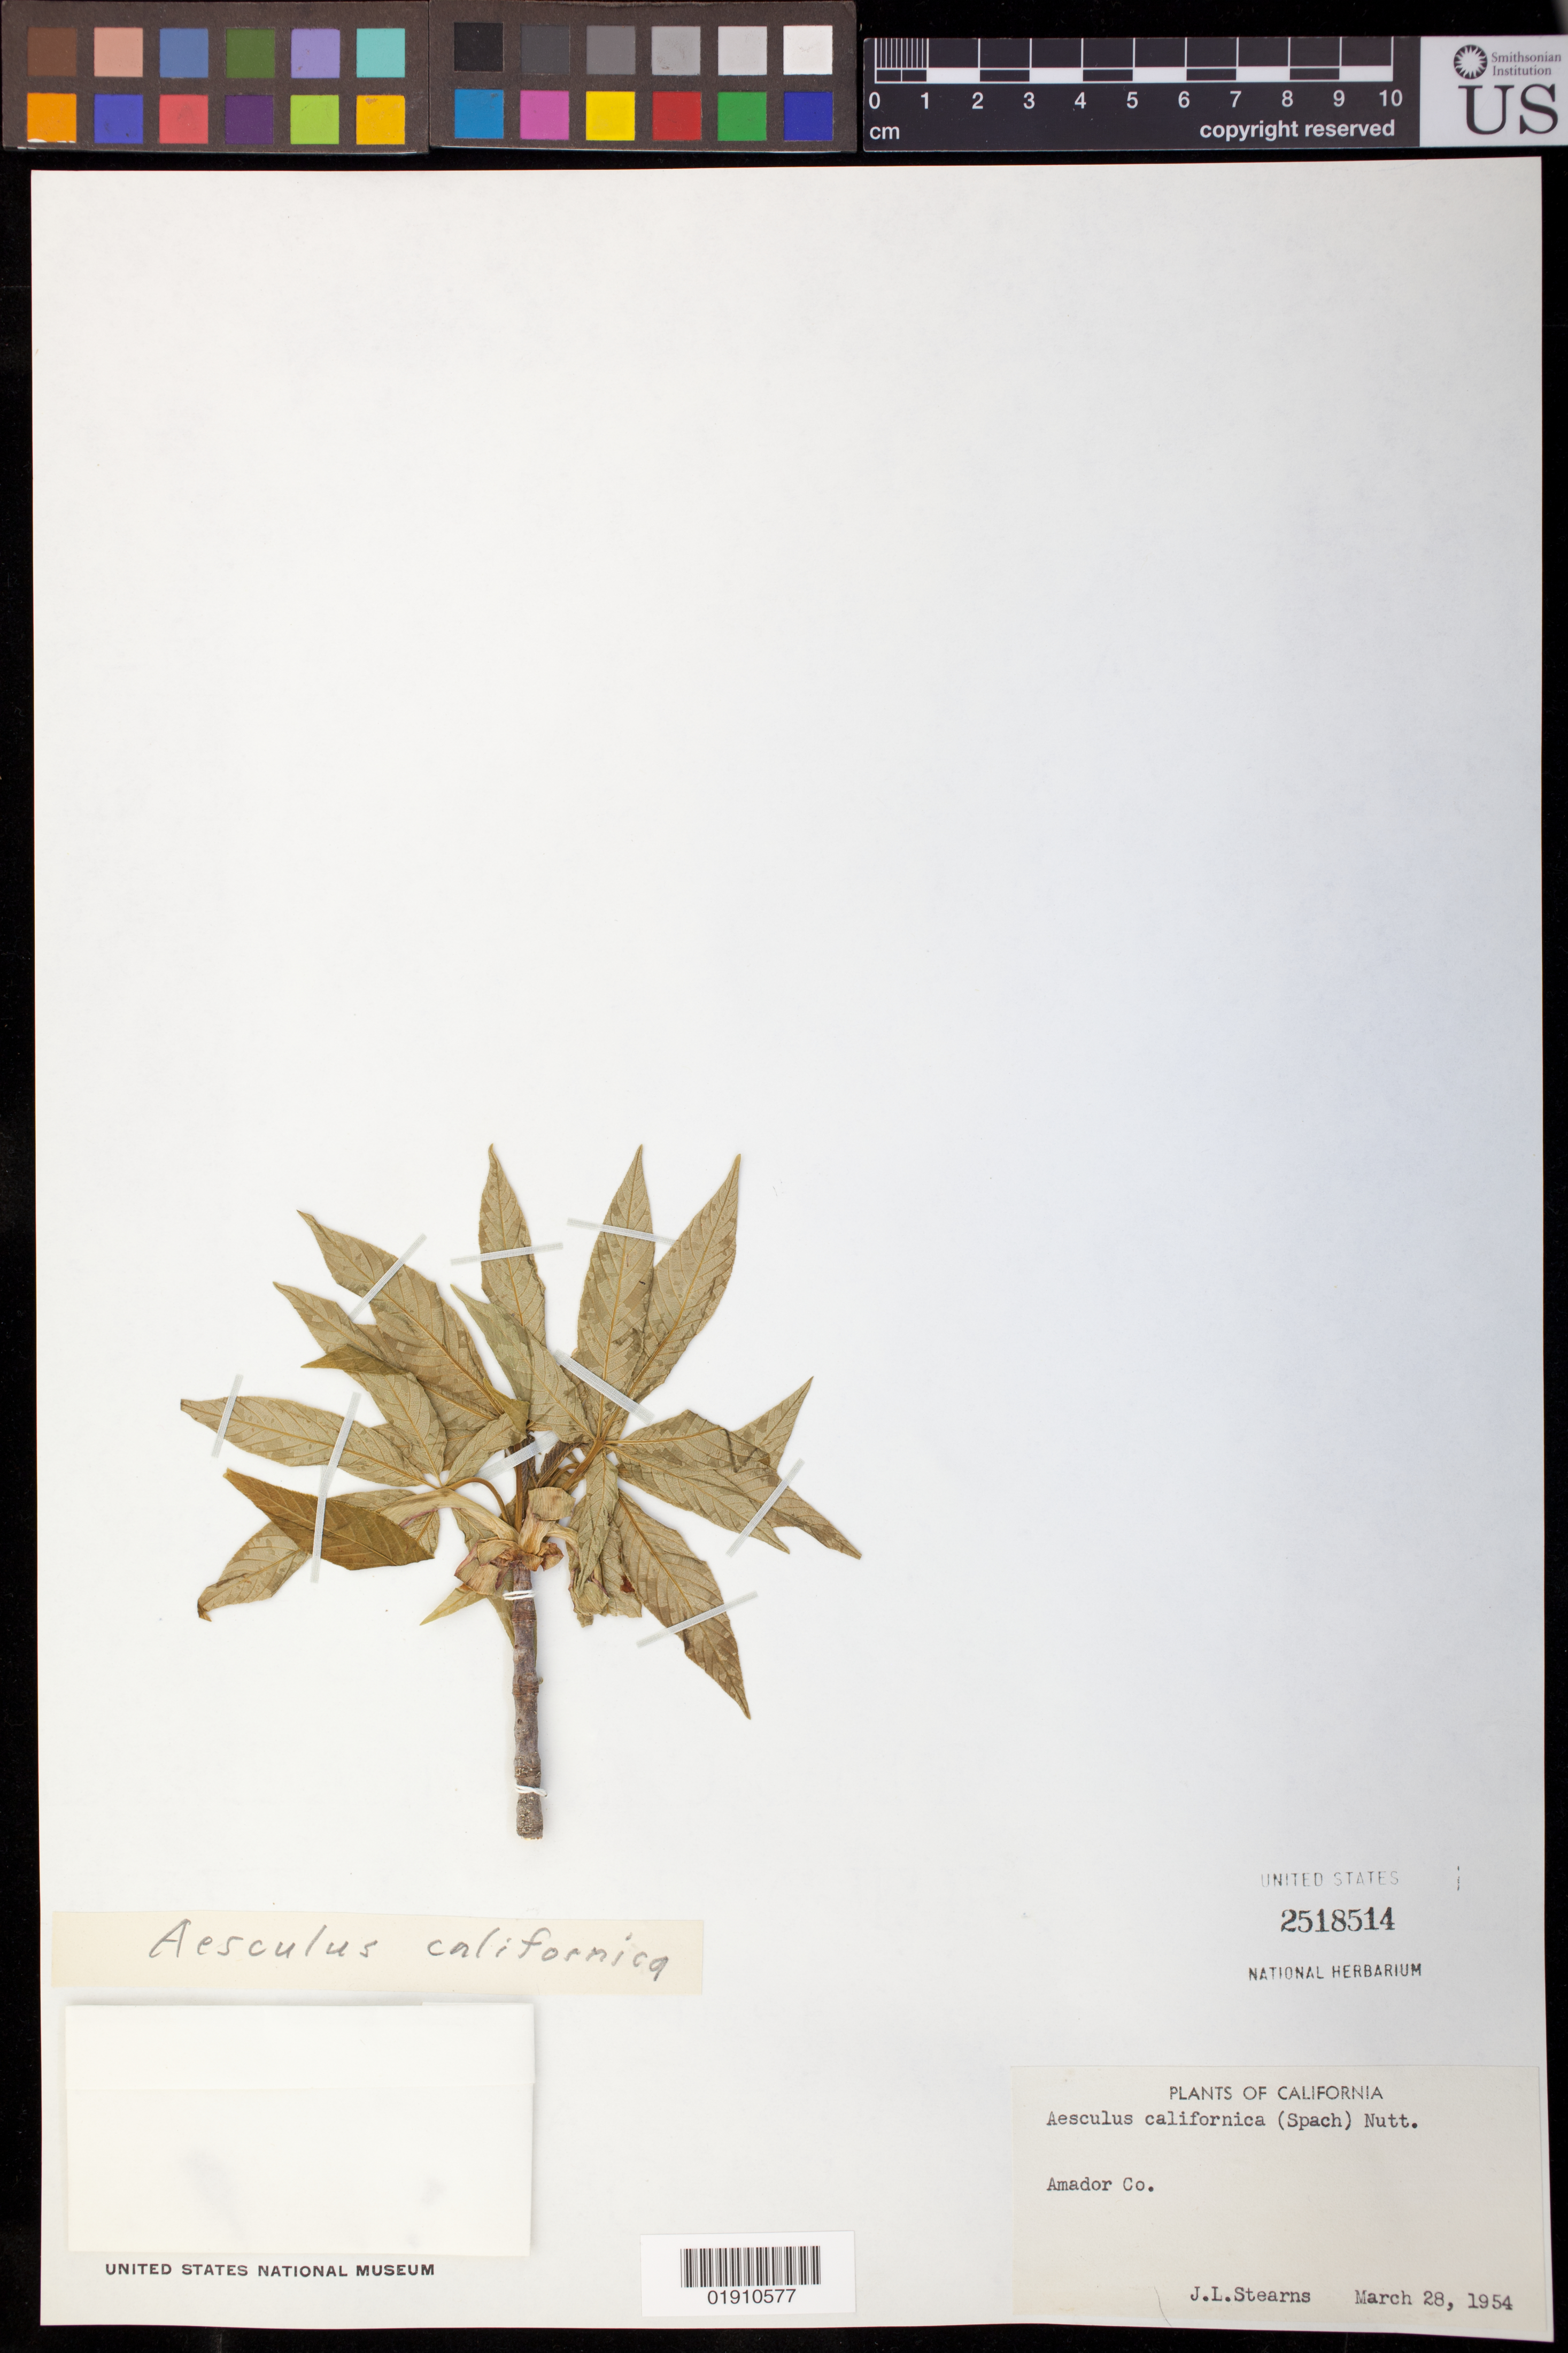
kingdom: Plantae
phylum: Tracheophyta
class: Magnoliopsida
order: Sapindales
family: Sapindaceae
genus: Aesculus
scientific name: Aesculus californica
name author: (Spach) Nutt.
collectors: J. Stearns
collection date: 1954-03-28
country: United States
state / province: California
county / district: Amador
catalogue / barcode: US 2518514